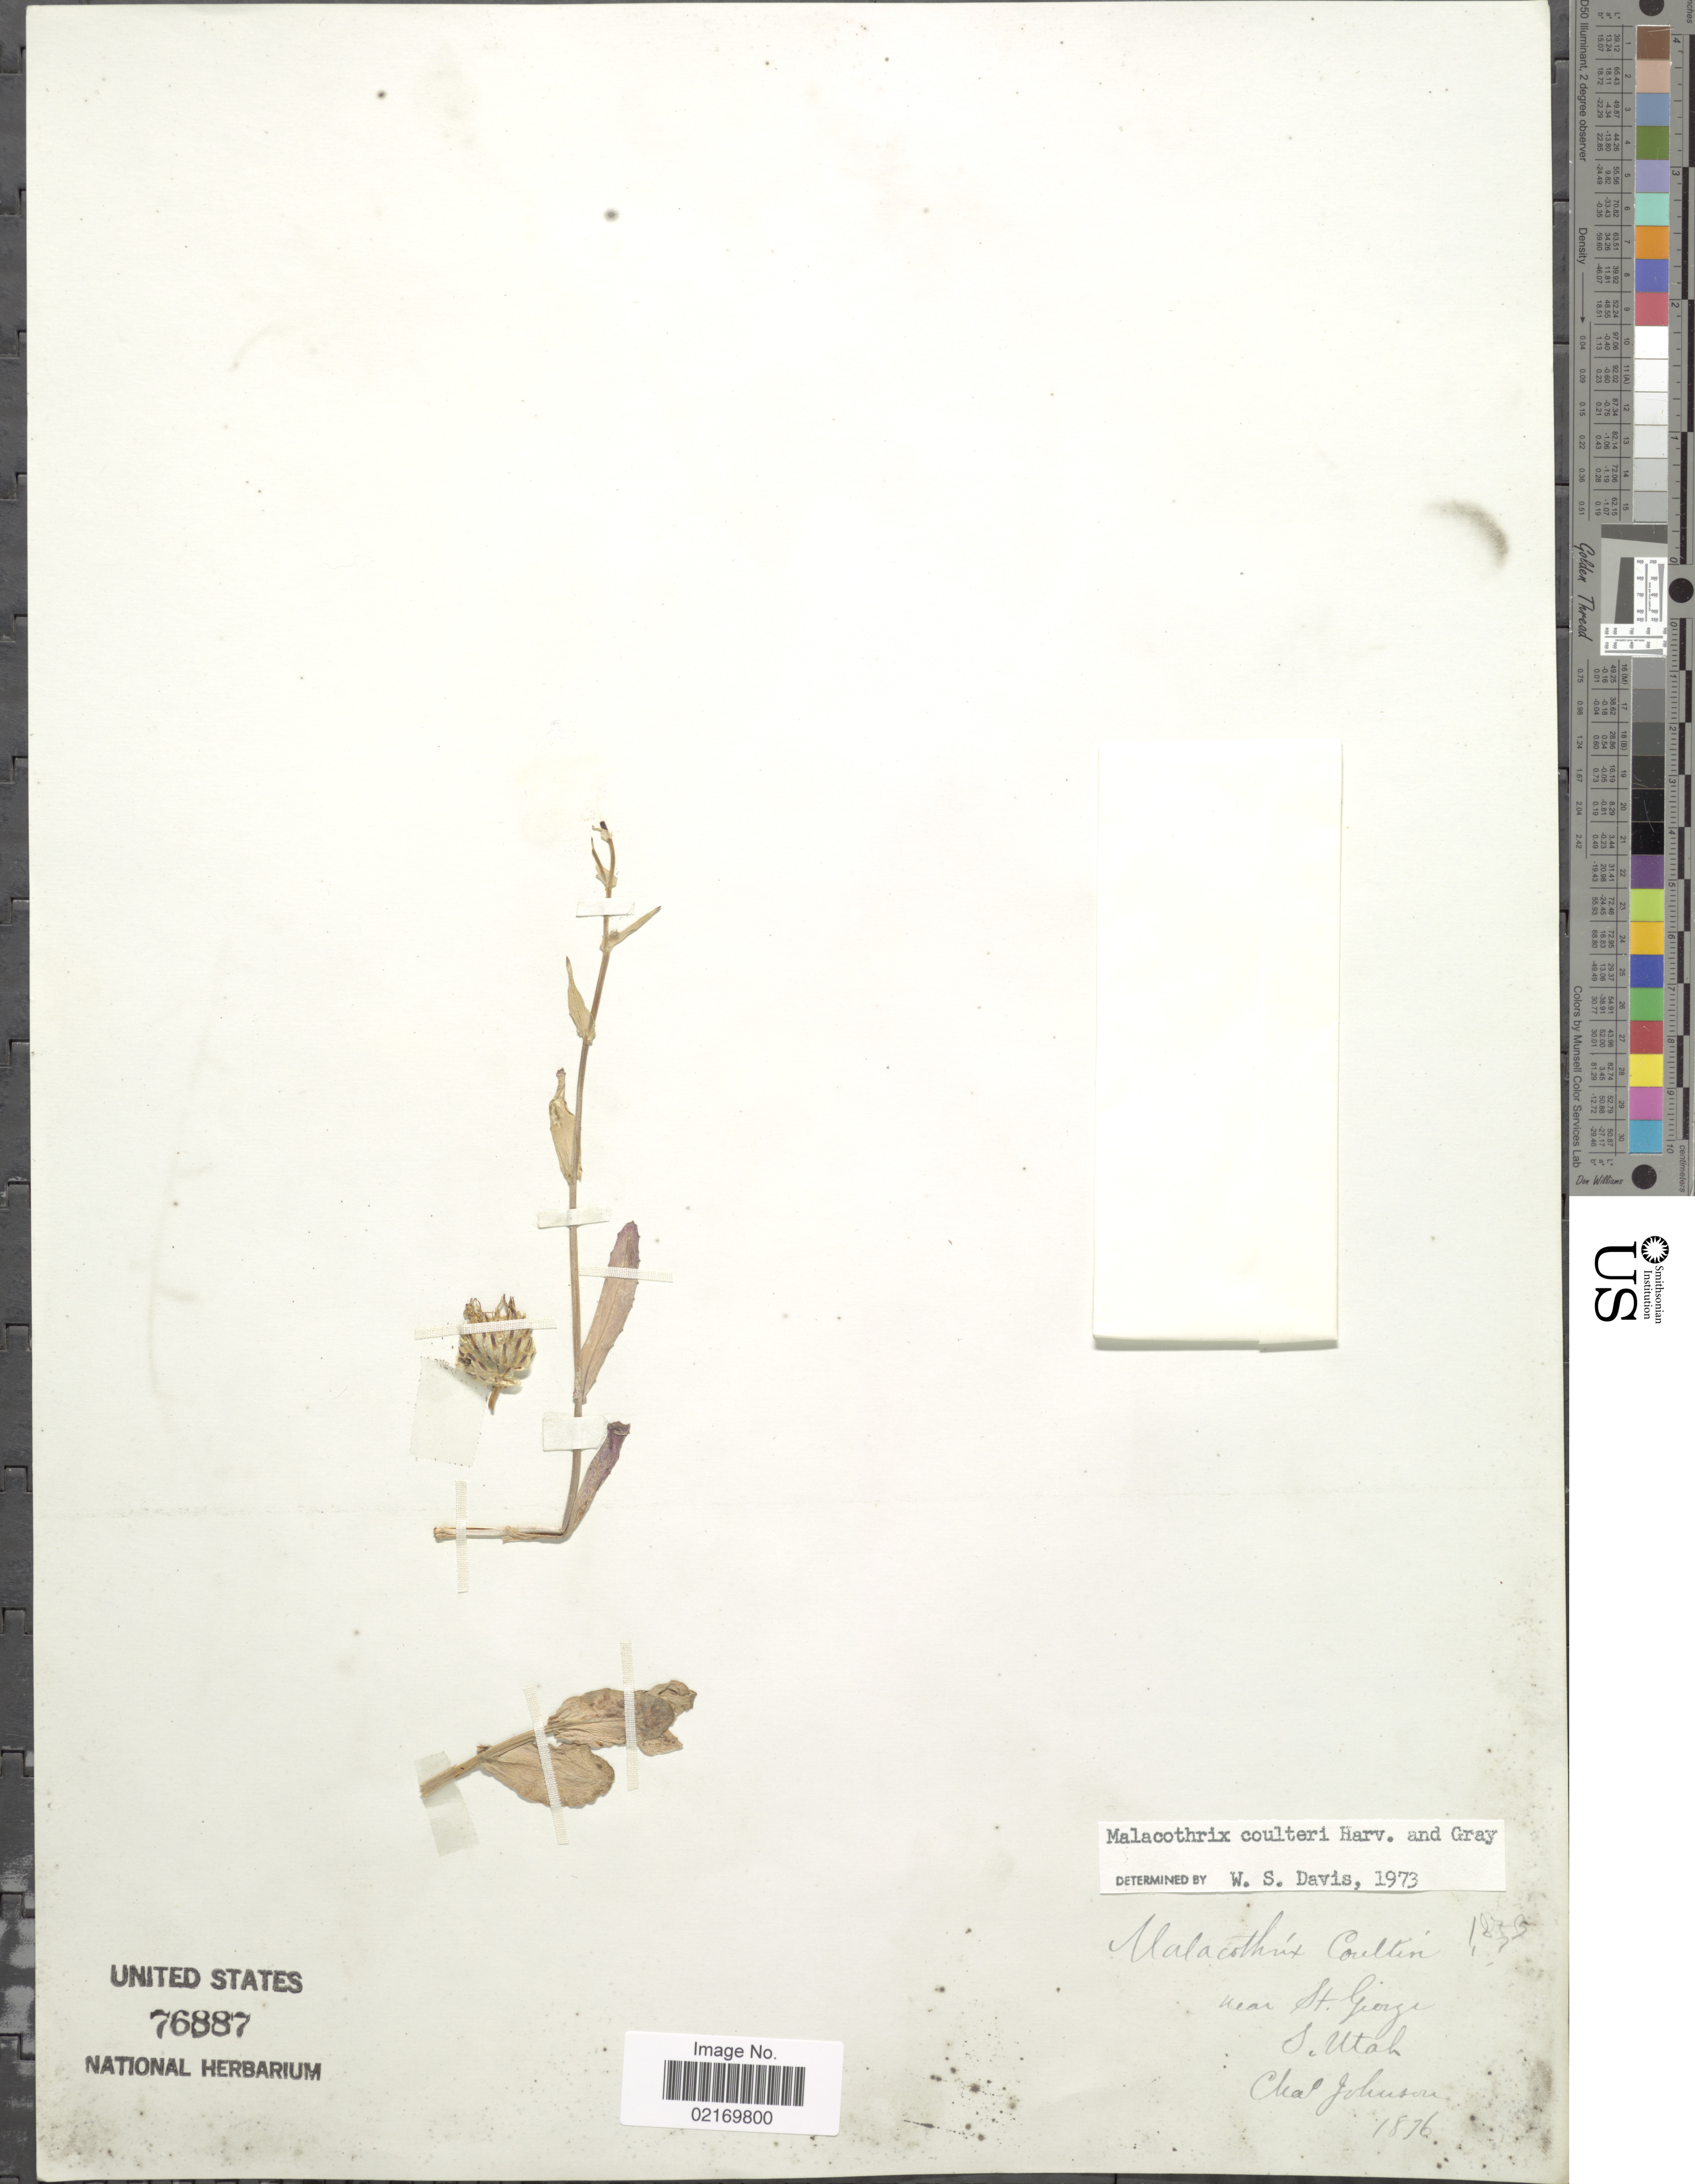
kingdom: Plantae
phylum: Tracheophyta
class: Magnoliopsida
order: Asterales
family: Asteraceae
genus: Malacothrix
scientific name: Malacothrix coulteri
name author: Harv. & A. Gray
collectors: C. Johnson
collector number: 1855*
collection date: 1876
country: United States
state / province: Utah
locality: Near St. George, S. Utah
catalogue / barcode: US 76887